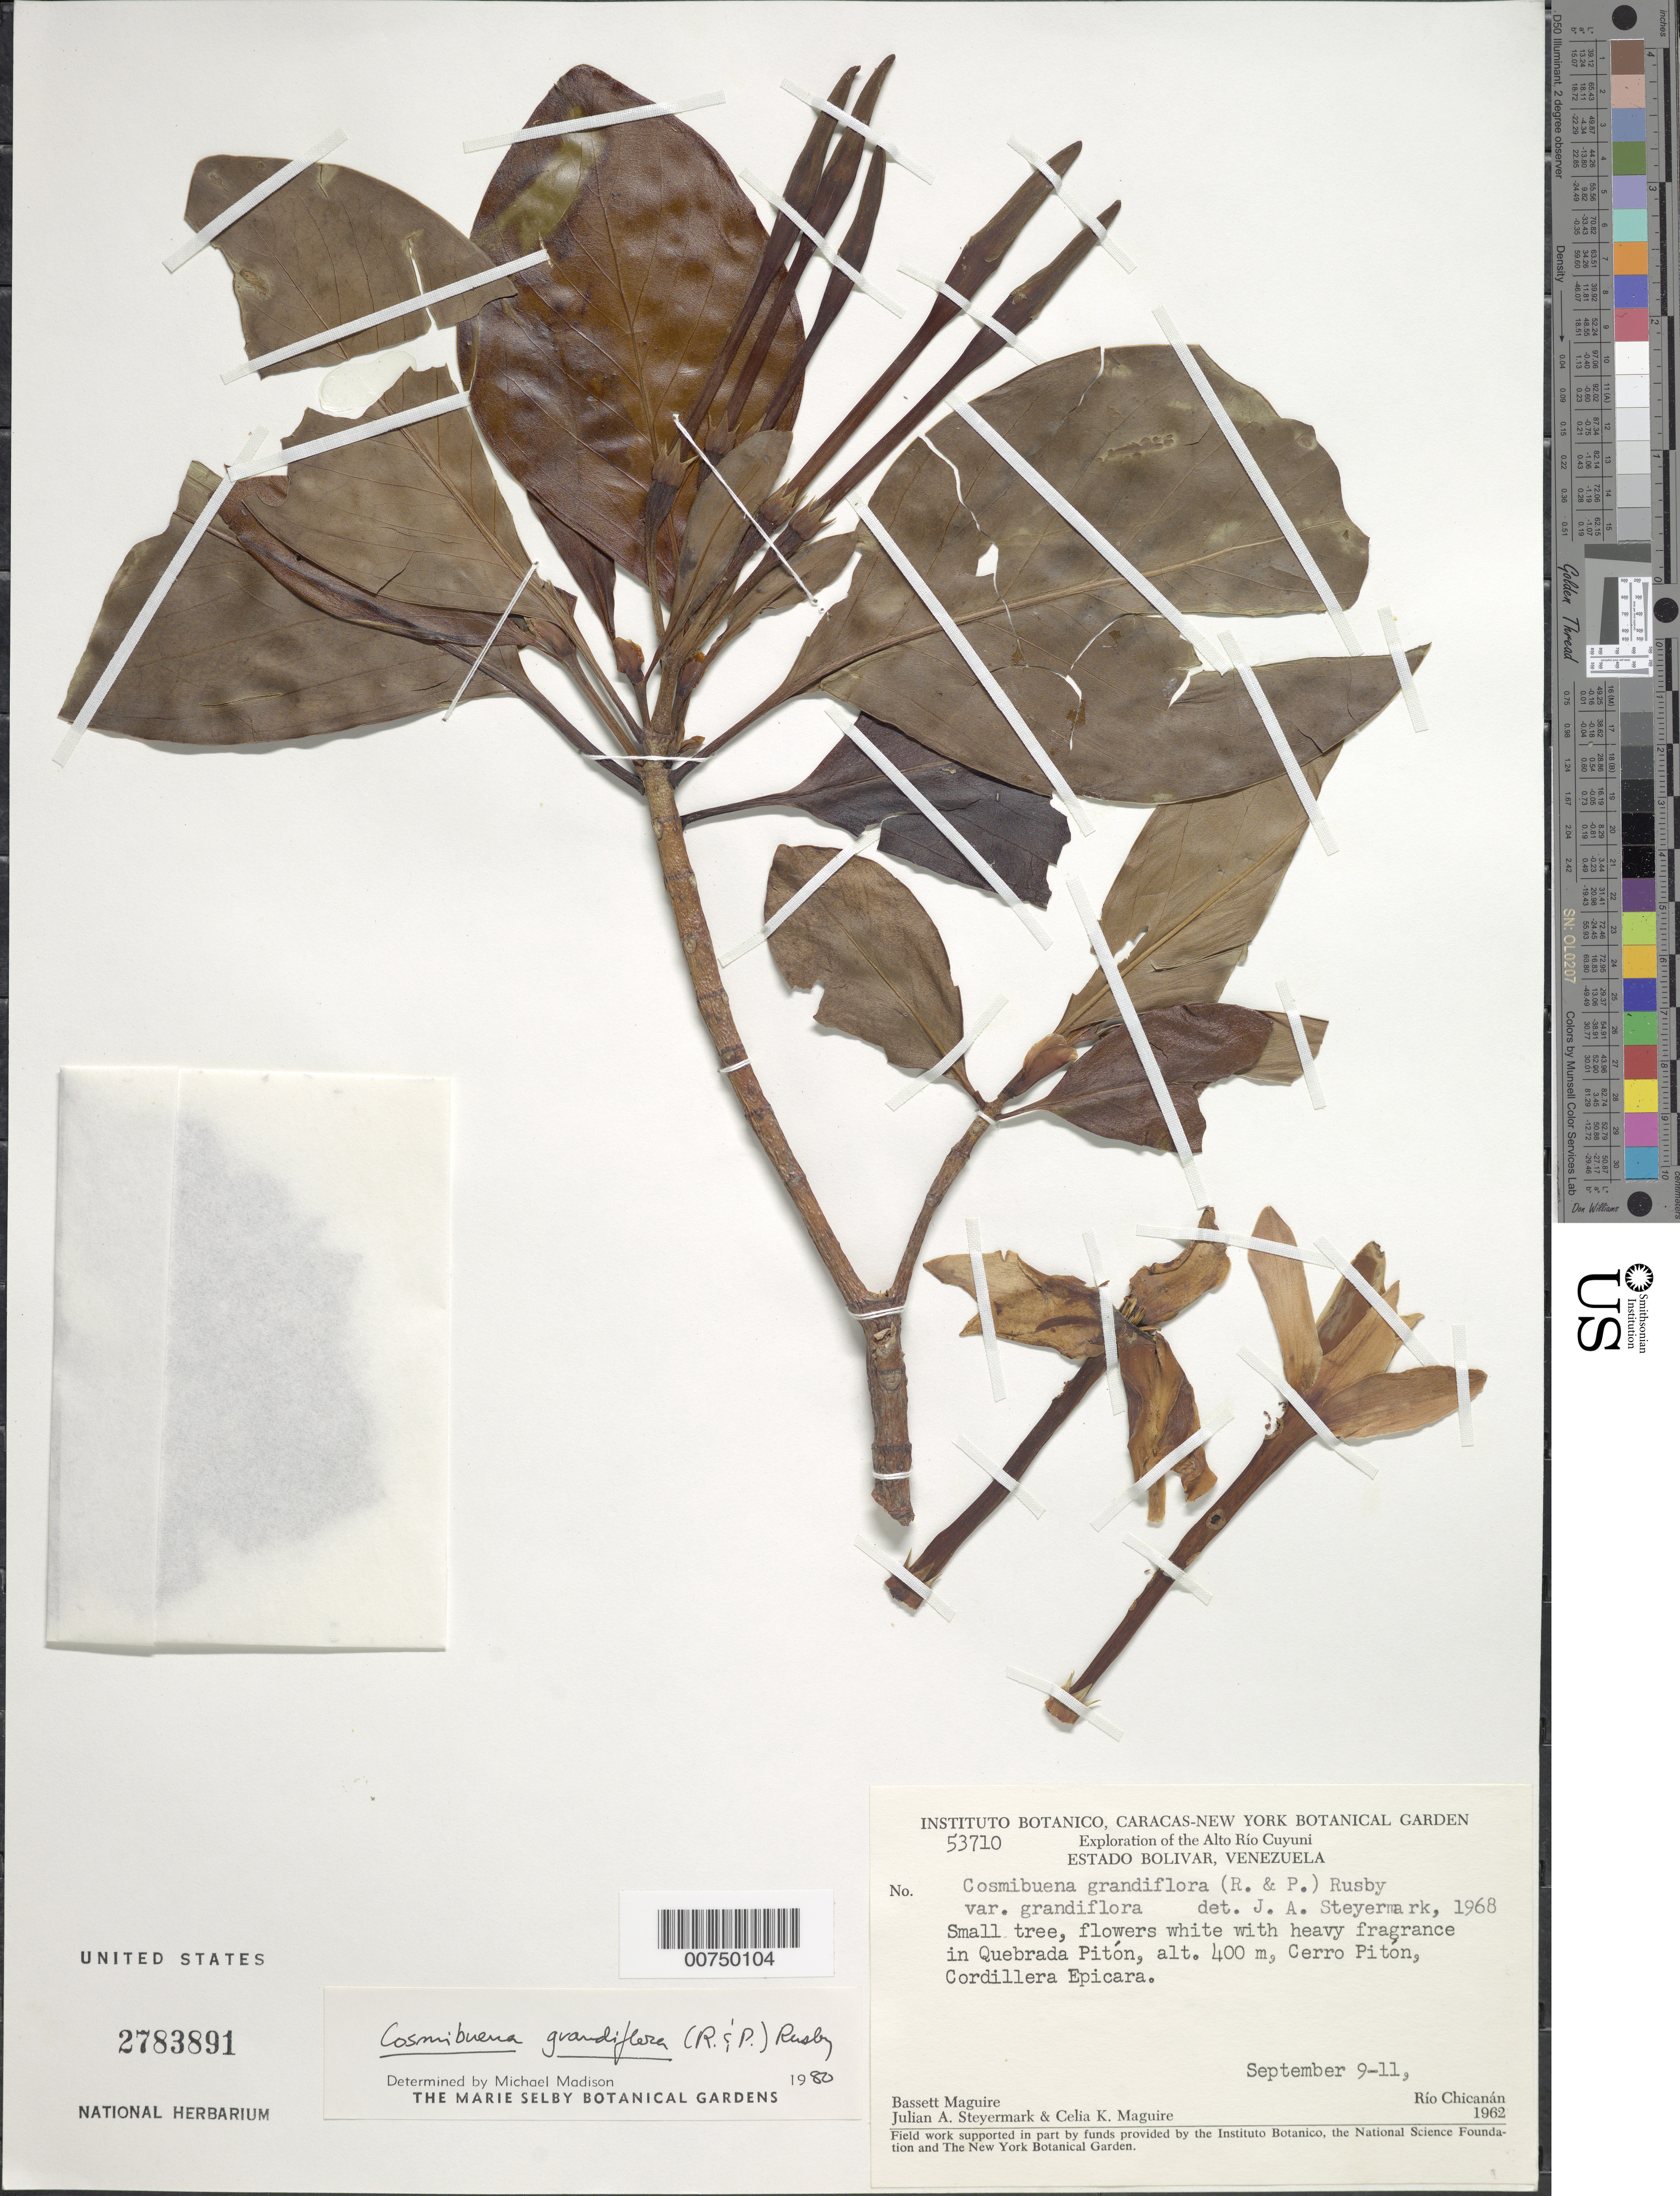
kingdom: Plantae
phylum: Tracheophyta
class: Magnoliopsida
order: Gentianales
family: Rubiaceae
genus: Cosmibuena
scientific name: Cosmibuena grandiflora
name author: (Rose & Pav.) Rusby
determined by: Madison, Michael T.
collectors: B. Maguire, J. Steyermark & C. K. Maguire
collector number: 53710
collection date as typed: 9-Sep-62 to 11-Sep-62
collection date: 1962-09-09/1962-09-11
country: Venezuela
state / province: Bolívar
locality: Alto Río Cuyuni, Quebrada Pitón, Cerro Pitón, Cordillera Epicara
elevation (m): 400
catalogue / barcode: US 2783891